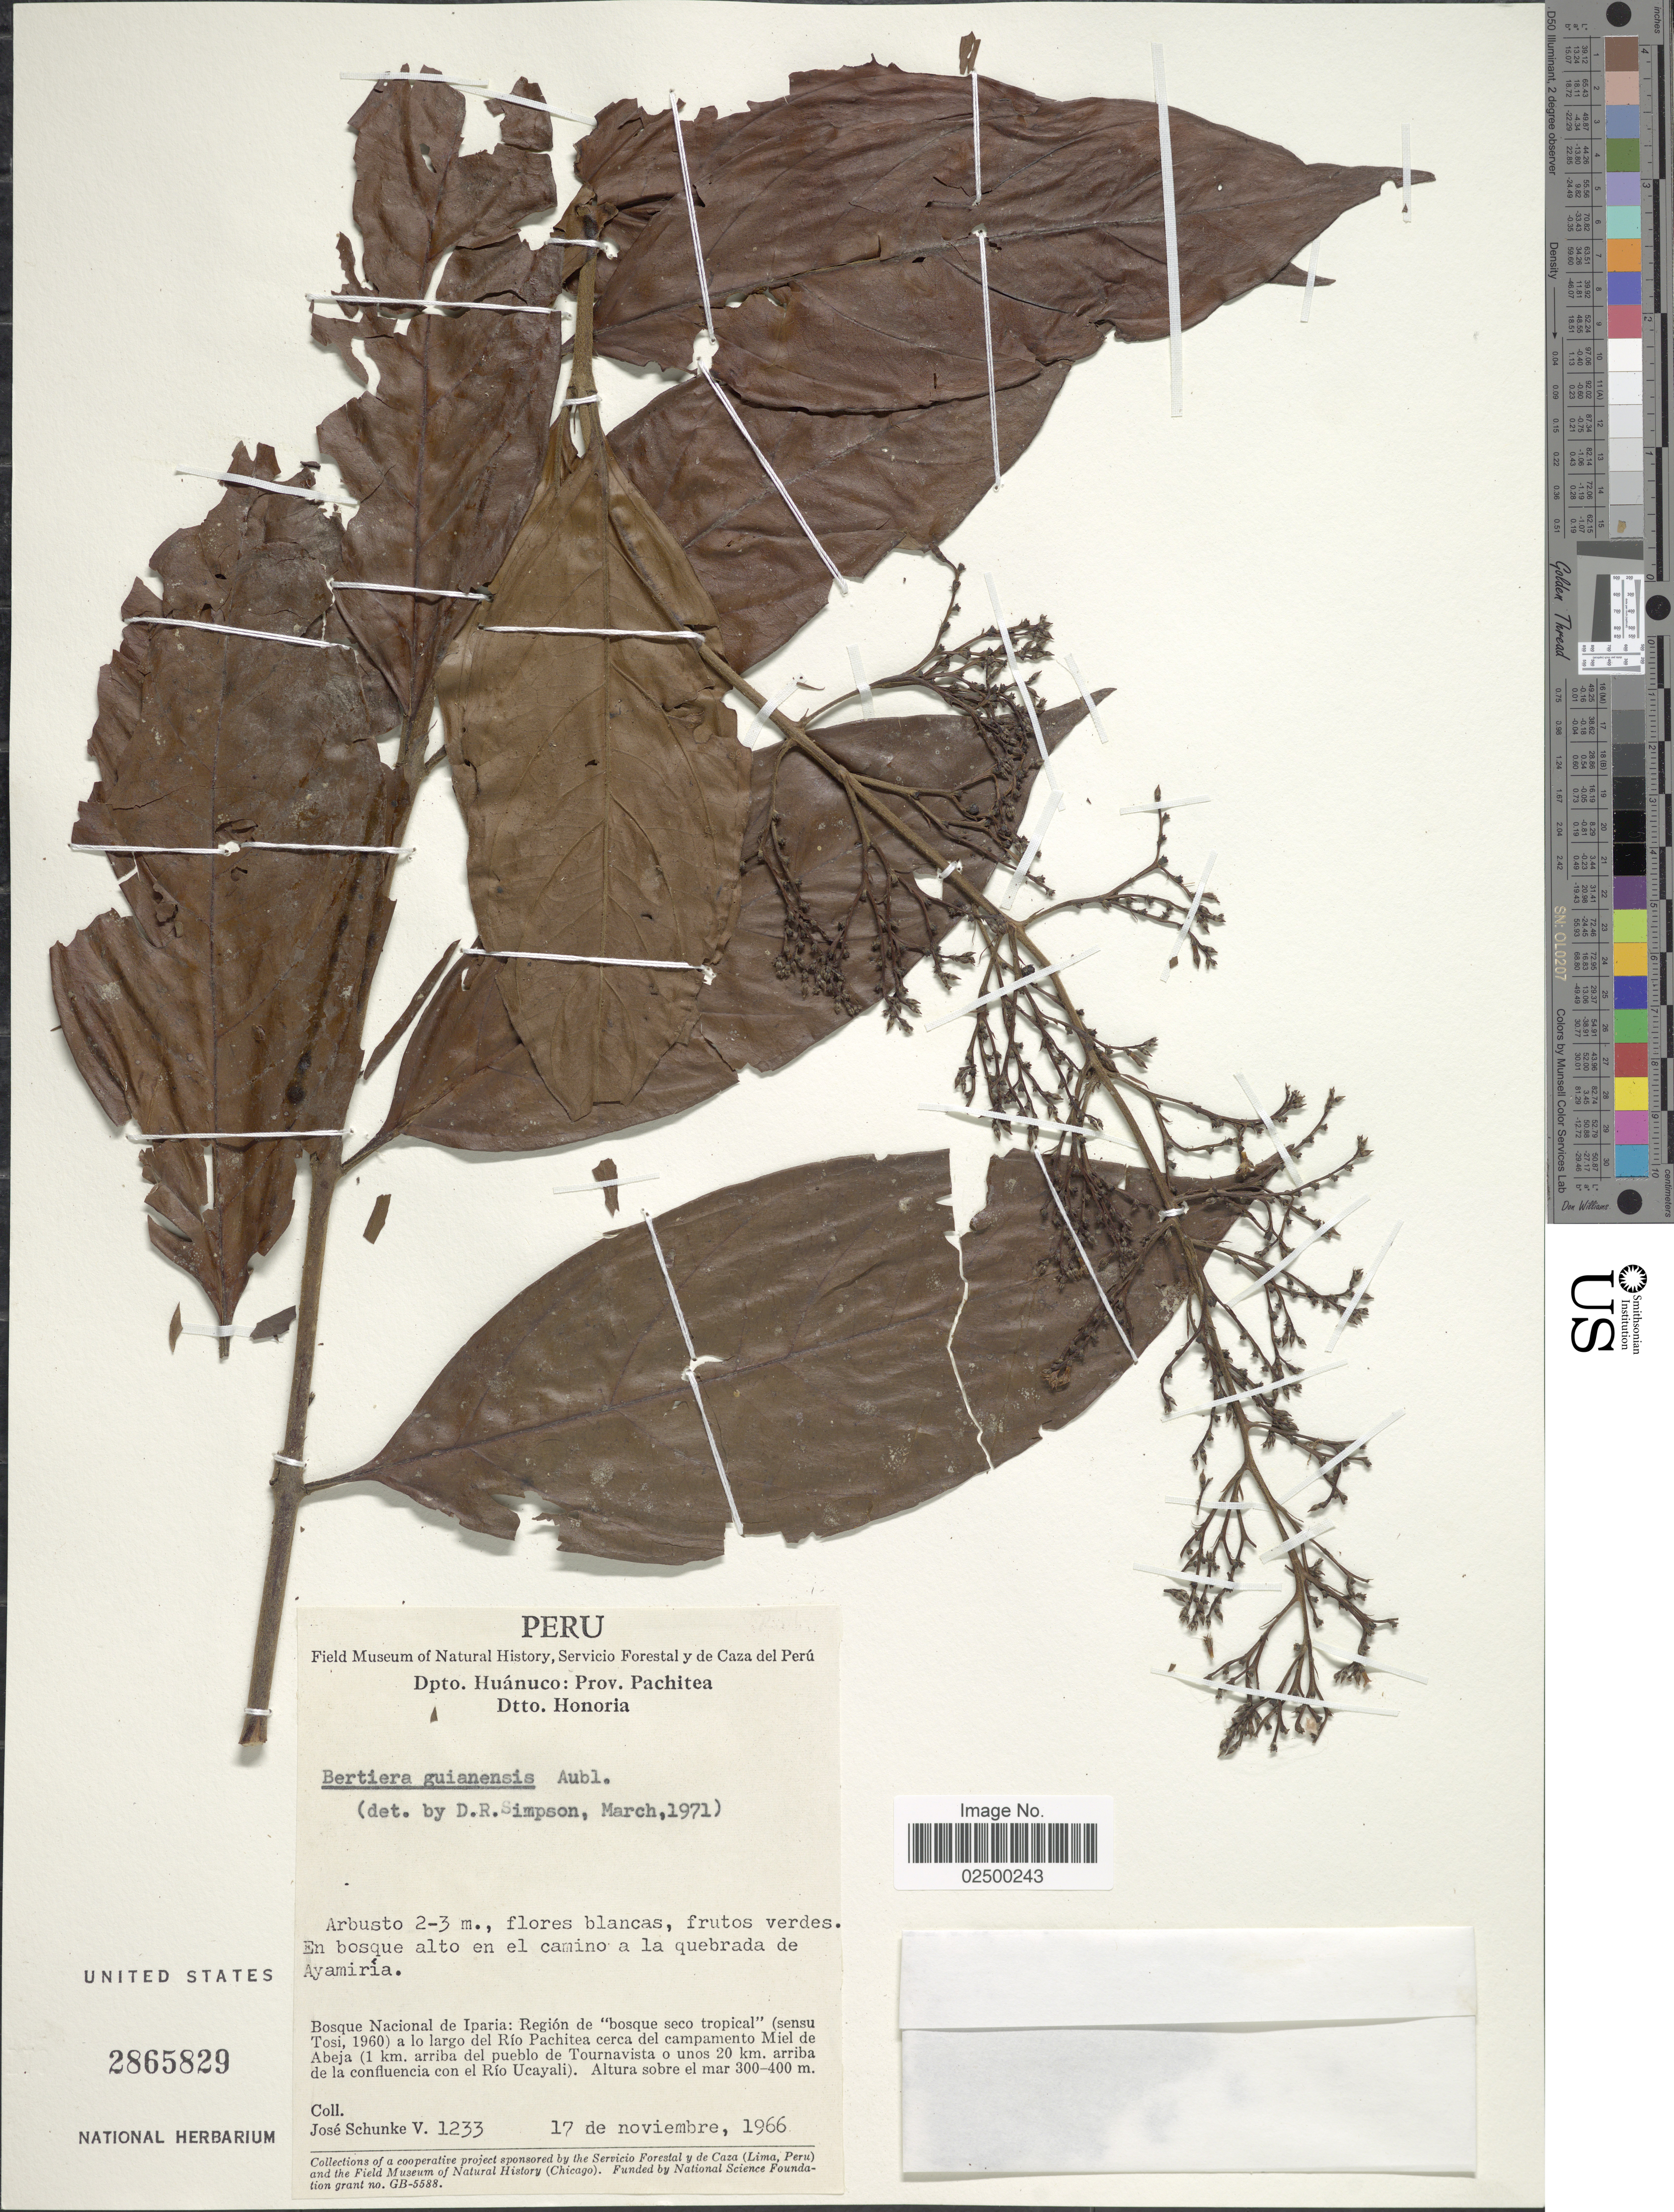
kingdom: Plantae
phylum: Tracheophyta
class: Magnoliopsida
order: Gentianales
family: Rubiaceae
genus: Bertiera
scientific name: Bertiera guianensis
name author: Aubl.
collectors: J. Schunke Vigo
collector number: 1233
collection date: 1966-11-17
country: Peru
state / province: Huánuco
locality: Prov. Pachitea, Dtto. Honoria, en bosque alto en el camino a la quebrada de Ayamiria, Bosque Nacional de Iparia: Region de "bosque seco tropical" (sensu Tosi, 1960), a lo largo del Rio Pachitea cerca del campamento Miel de Abeja (1 km. arriba del pueblo de Tournavista o unos 20 km. arriba de la confluencia con el Rio Ucayali)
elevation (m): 300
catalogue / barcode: US 2865829